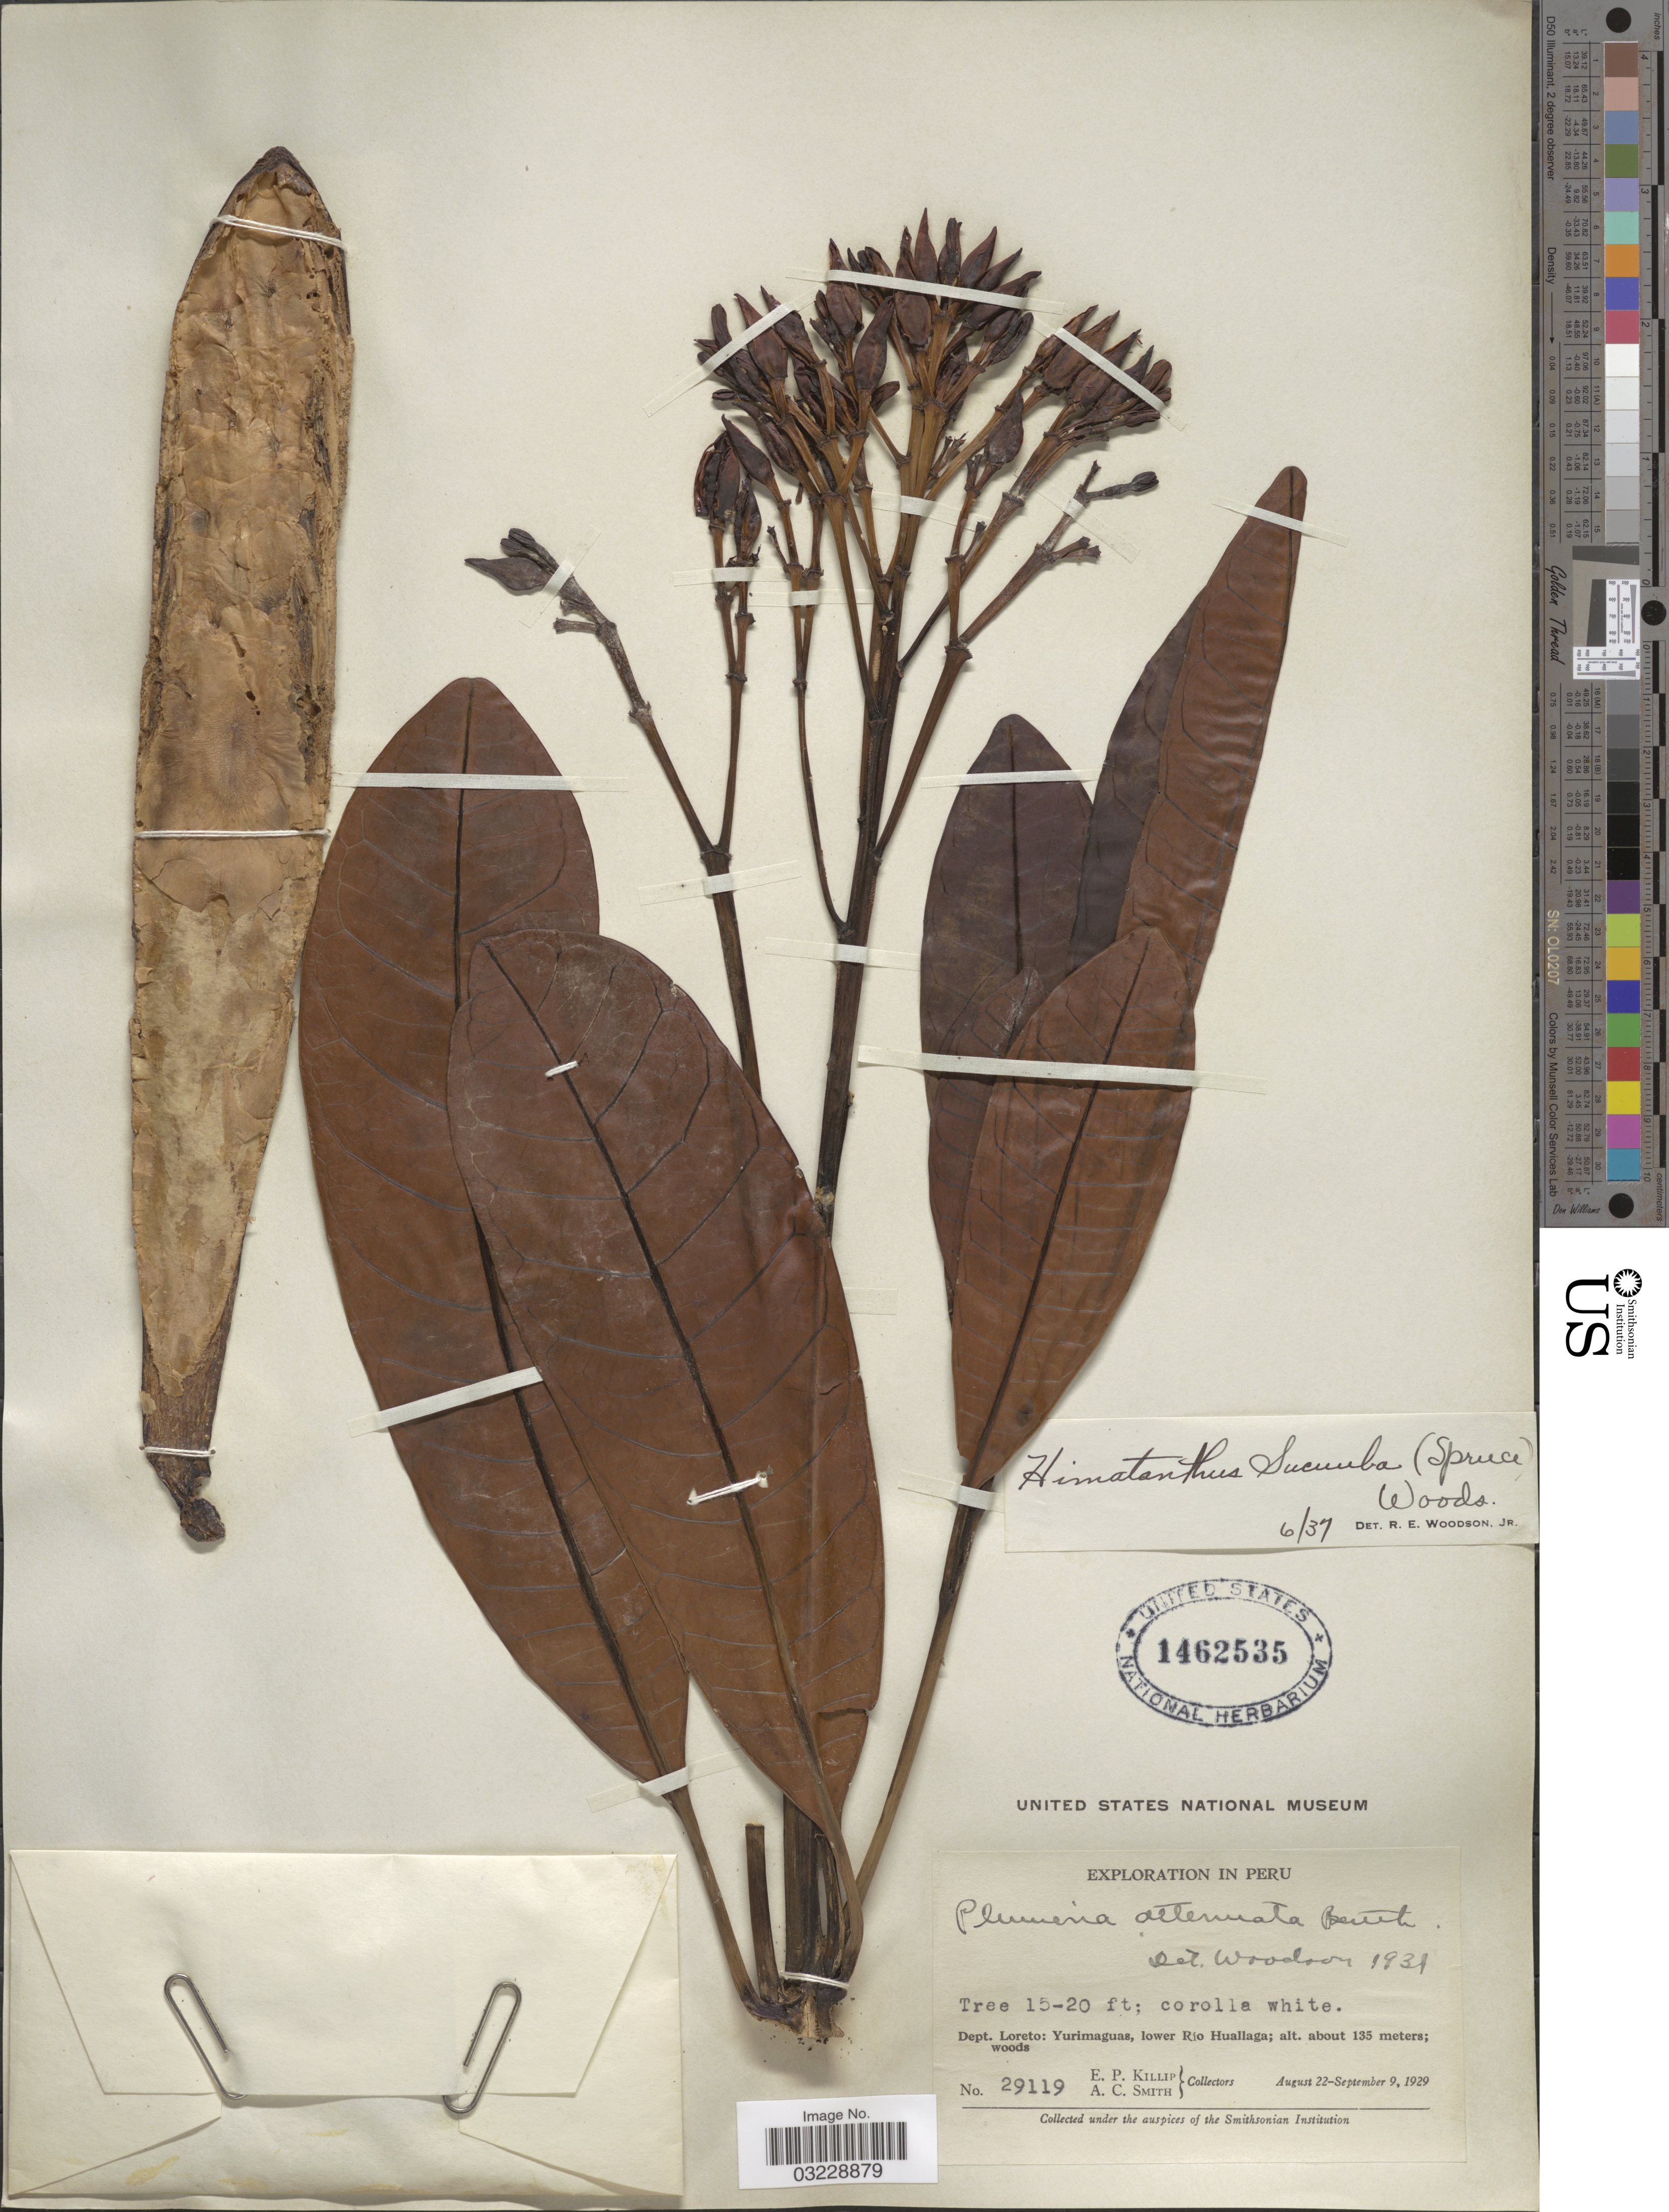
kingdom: Plantae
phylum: Tracheophyta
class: Magnoliopsida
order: Gentianales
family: Apocynaceae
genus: Himatanthus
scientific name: Himatanthus sucuuba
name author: (Spruce) Woodson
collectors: E. P. Killip & A. C. Smith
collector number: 29119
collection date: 1929-08-22/1929-09-09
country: Peru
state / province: Loreto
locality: Dept. Loreto: Yurimaguas, lower Río Huallaga.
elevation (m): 135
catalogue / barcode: US 1462535